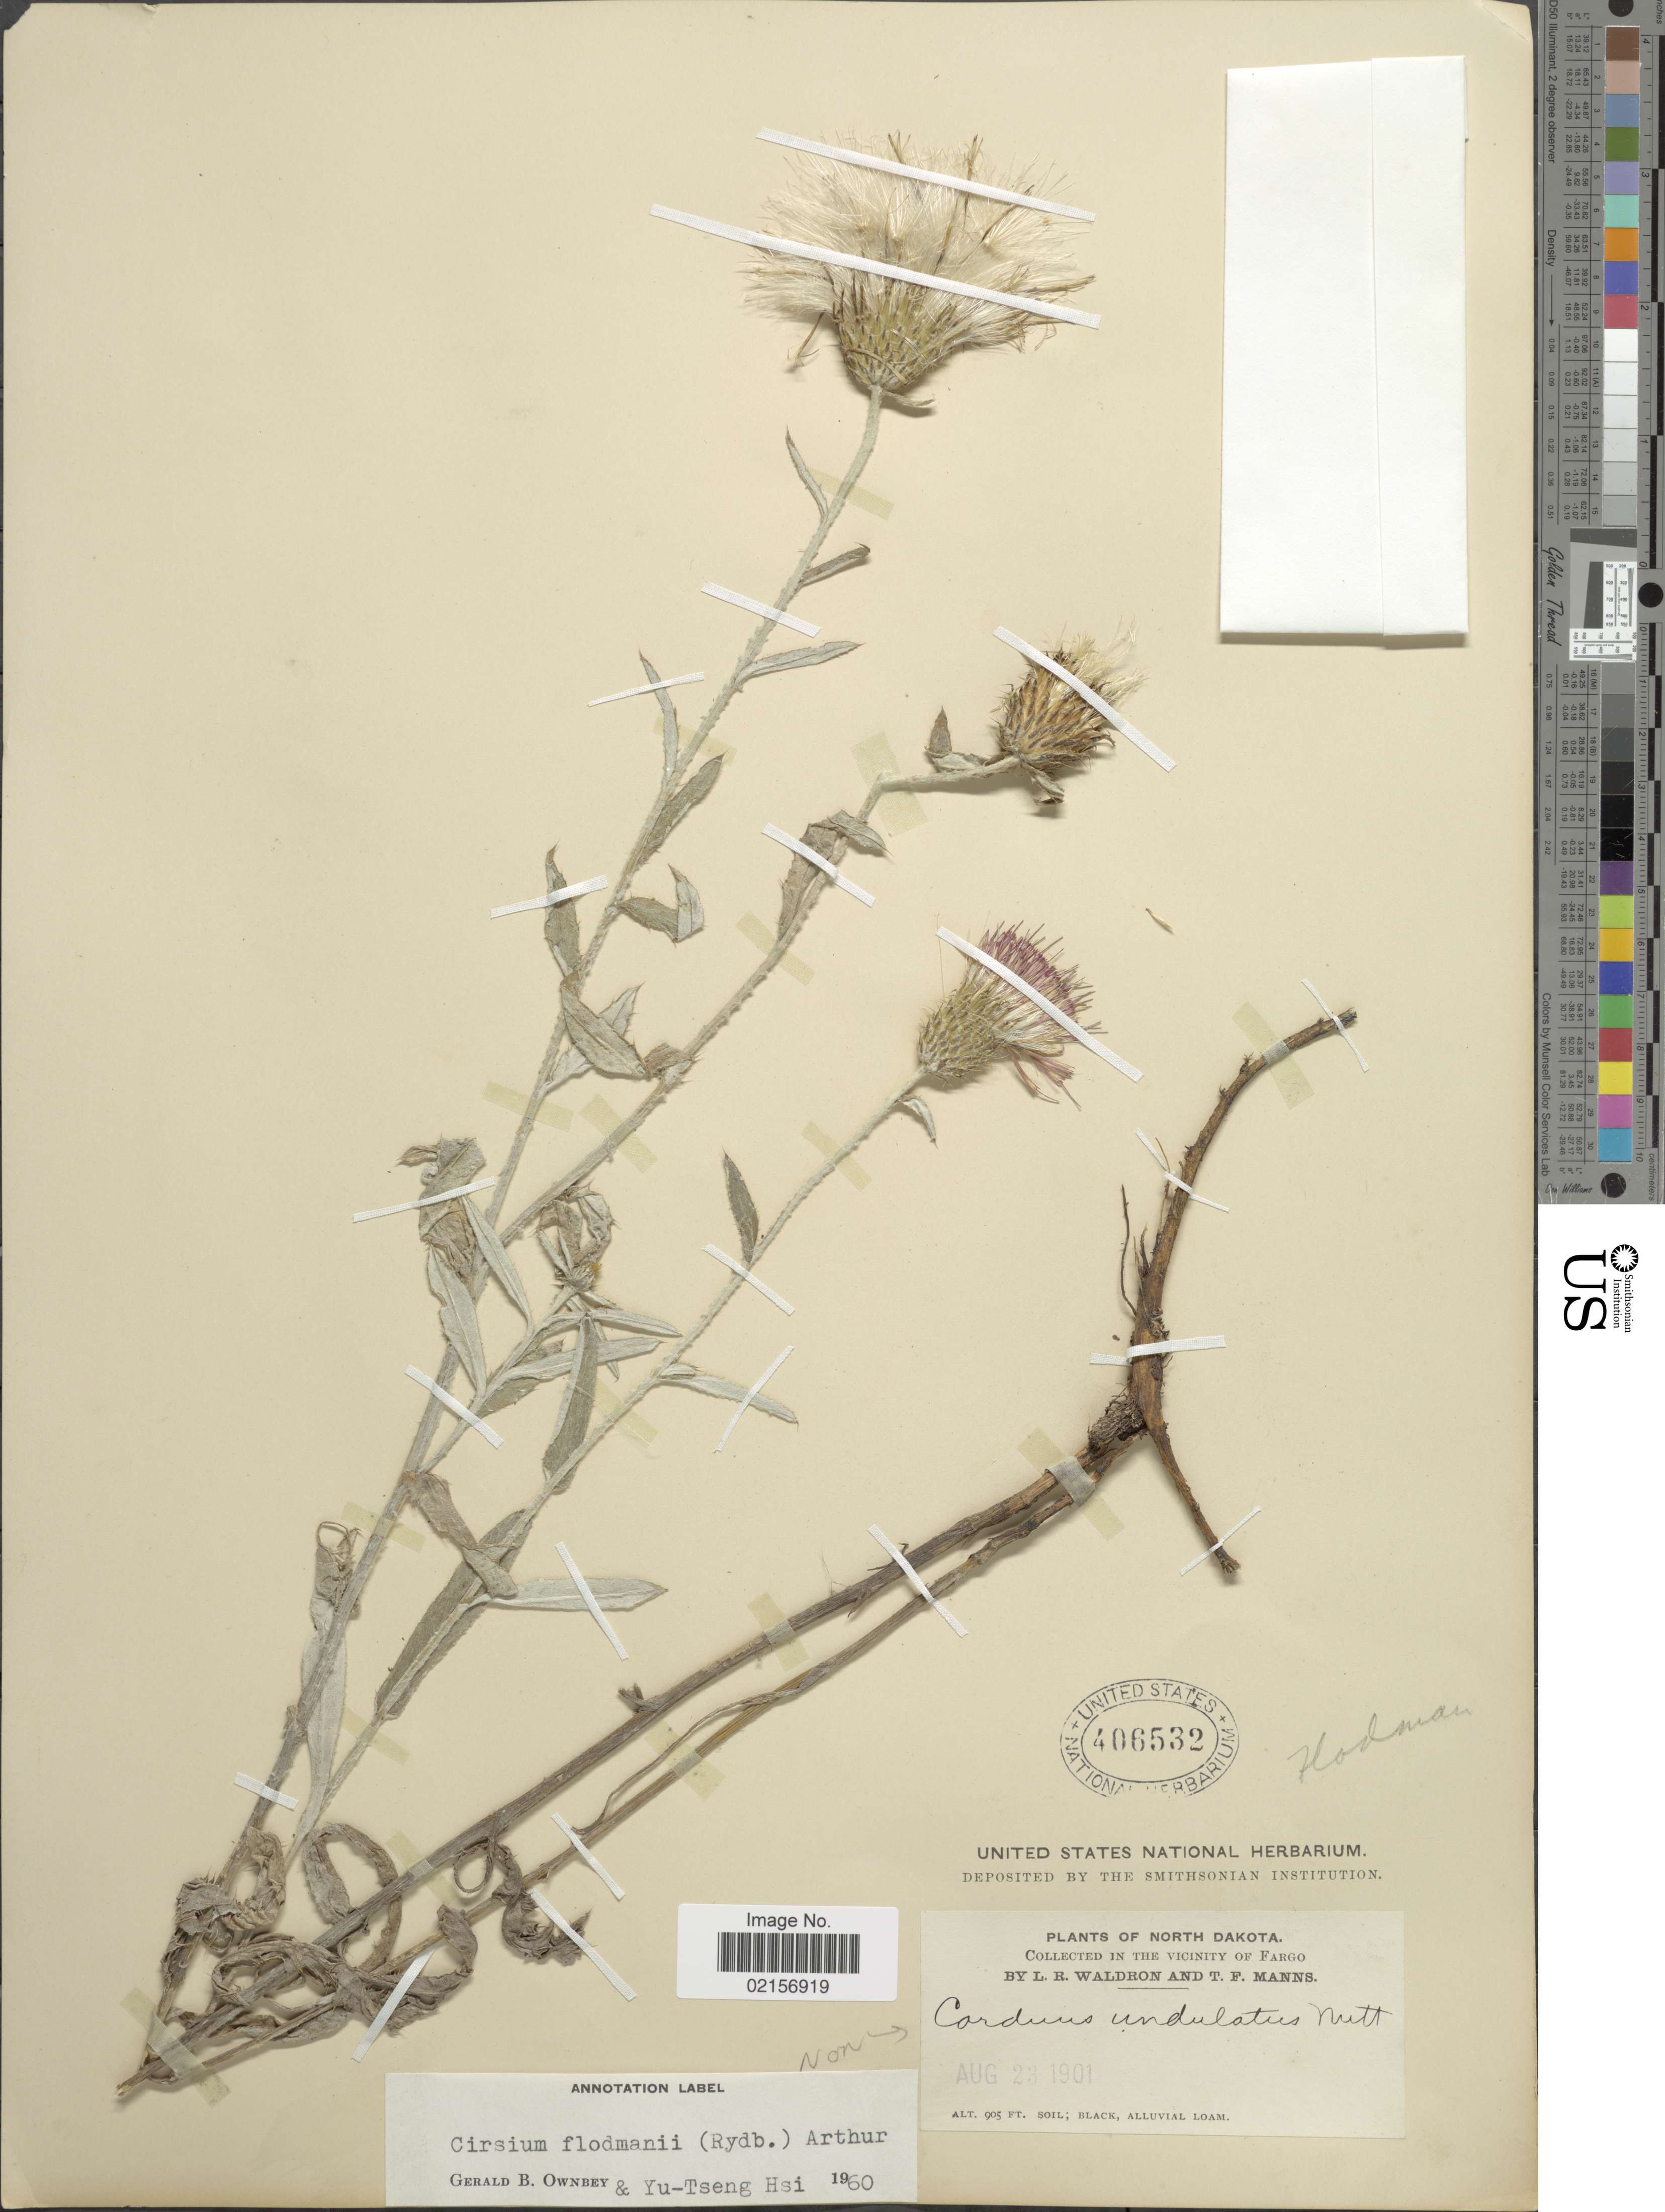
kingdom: Plantae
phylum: Tracheophyta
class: Magnoliopsida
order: Asterales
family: Asteraceae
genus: Cirsium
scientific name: Cirsium flodmanii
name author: (Rydb.) Arthur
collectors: L. Waldron & T. Manns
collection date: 1901-08-23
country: United States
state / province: North Dakota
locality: Vicinity of Fargo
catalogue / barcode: US 406532